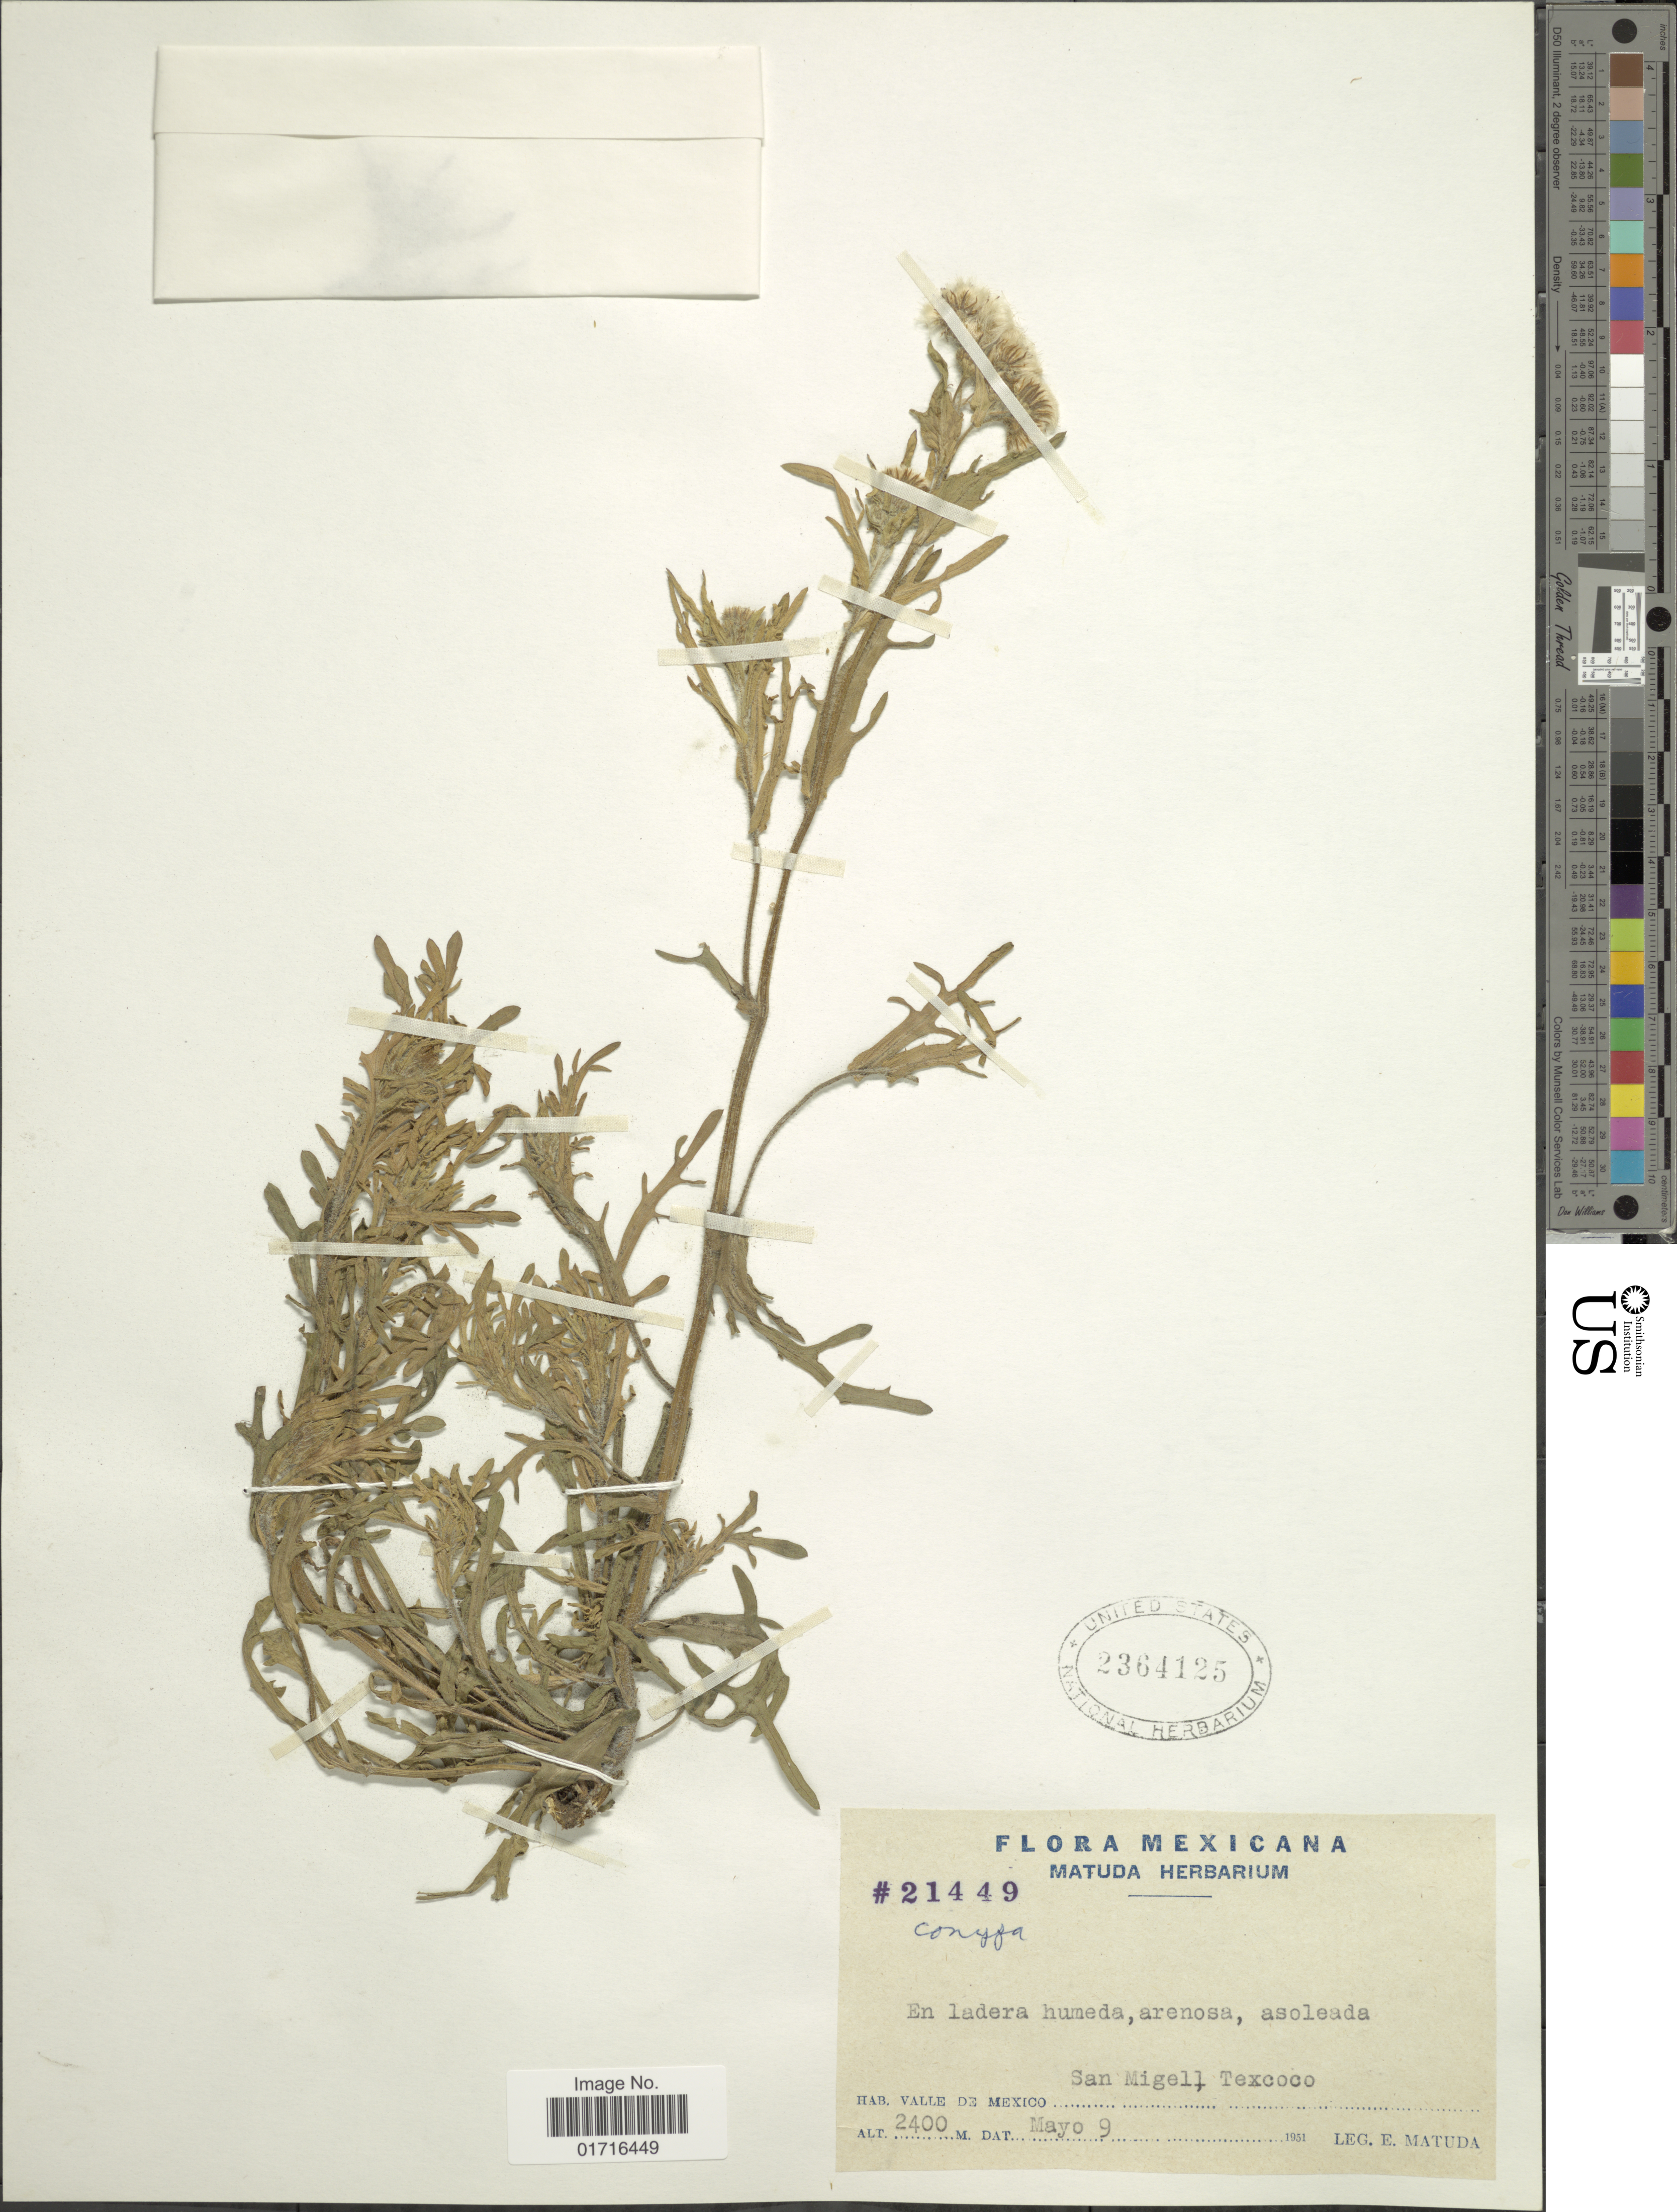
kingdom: Plantae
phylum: Tracheophyta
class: Magnoliopsida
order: Asterales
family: Asteraceae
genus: Conyza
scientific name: Conyza coronopifolia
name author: Kunth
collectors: E. Matuda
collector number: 21449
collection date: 1951-05-09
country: Mexico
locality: Valle de Mexico, San Migell Texcoco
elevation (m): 2400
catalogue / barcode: US 2364125